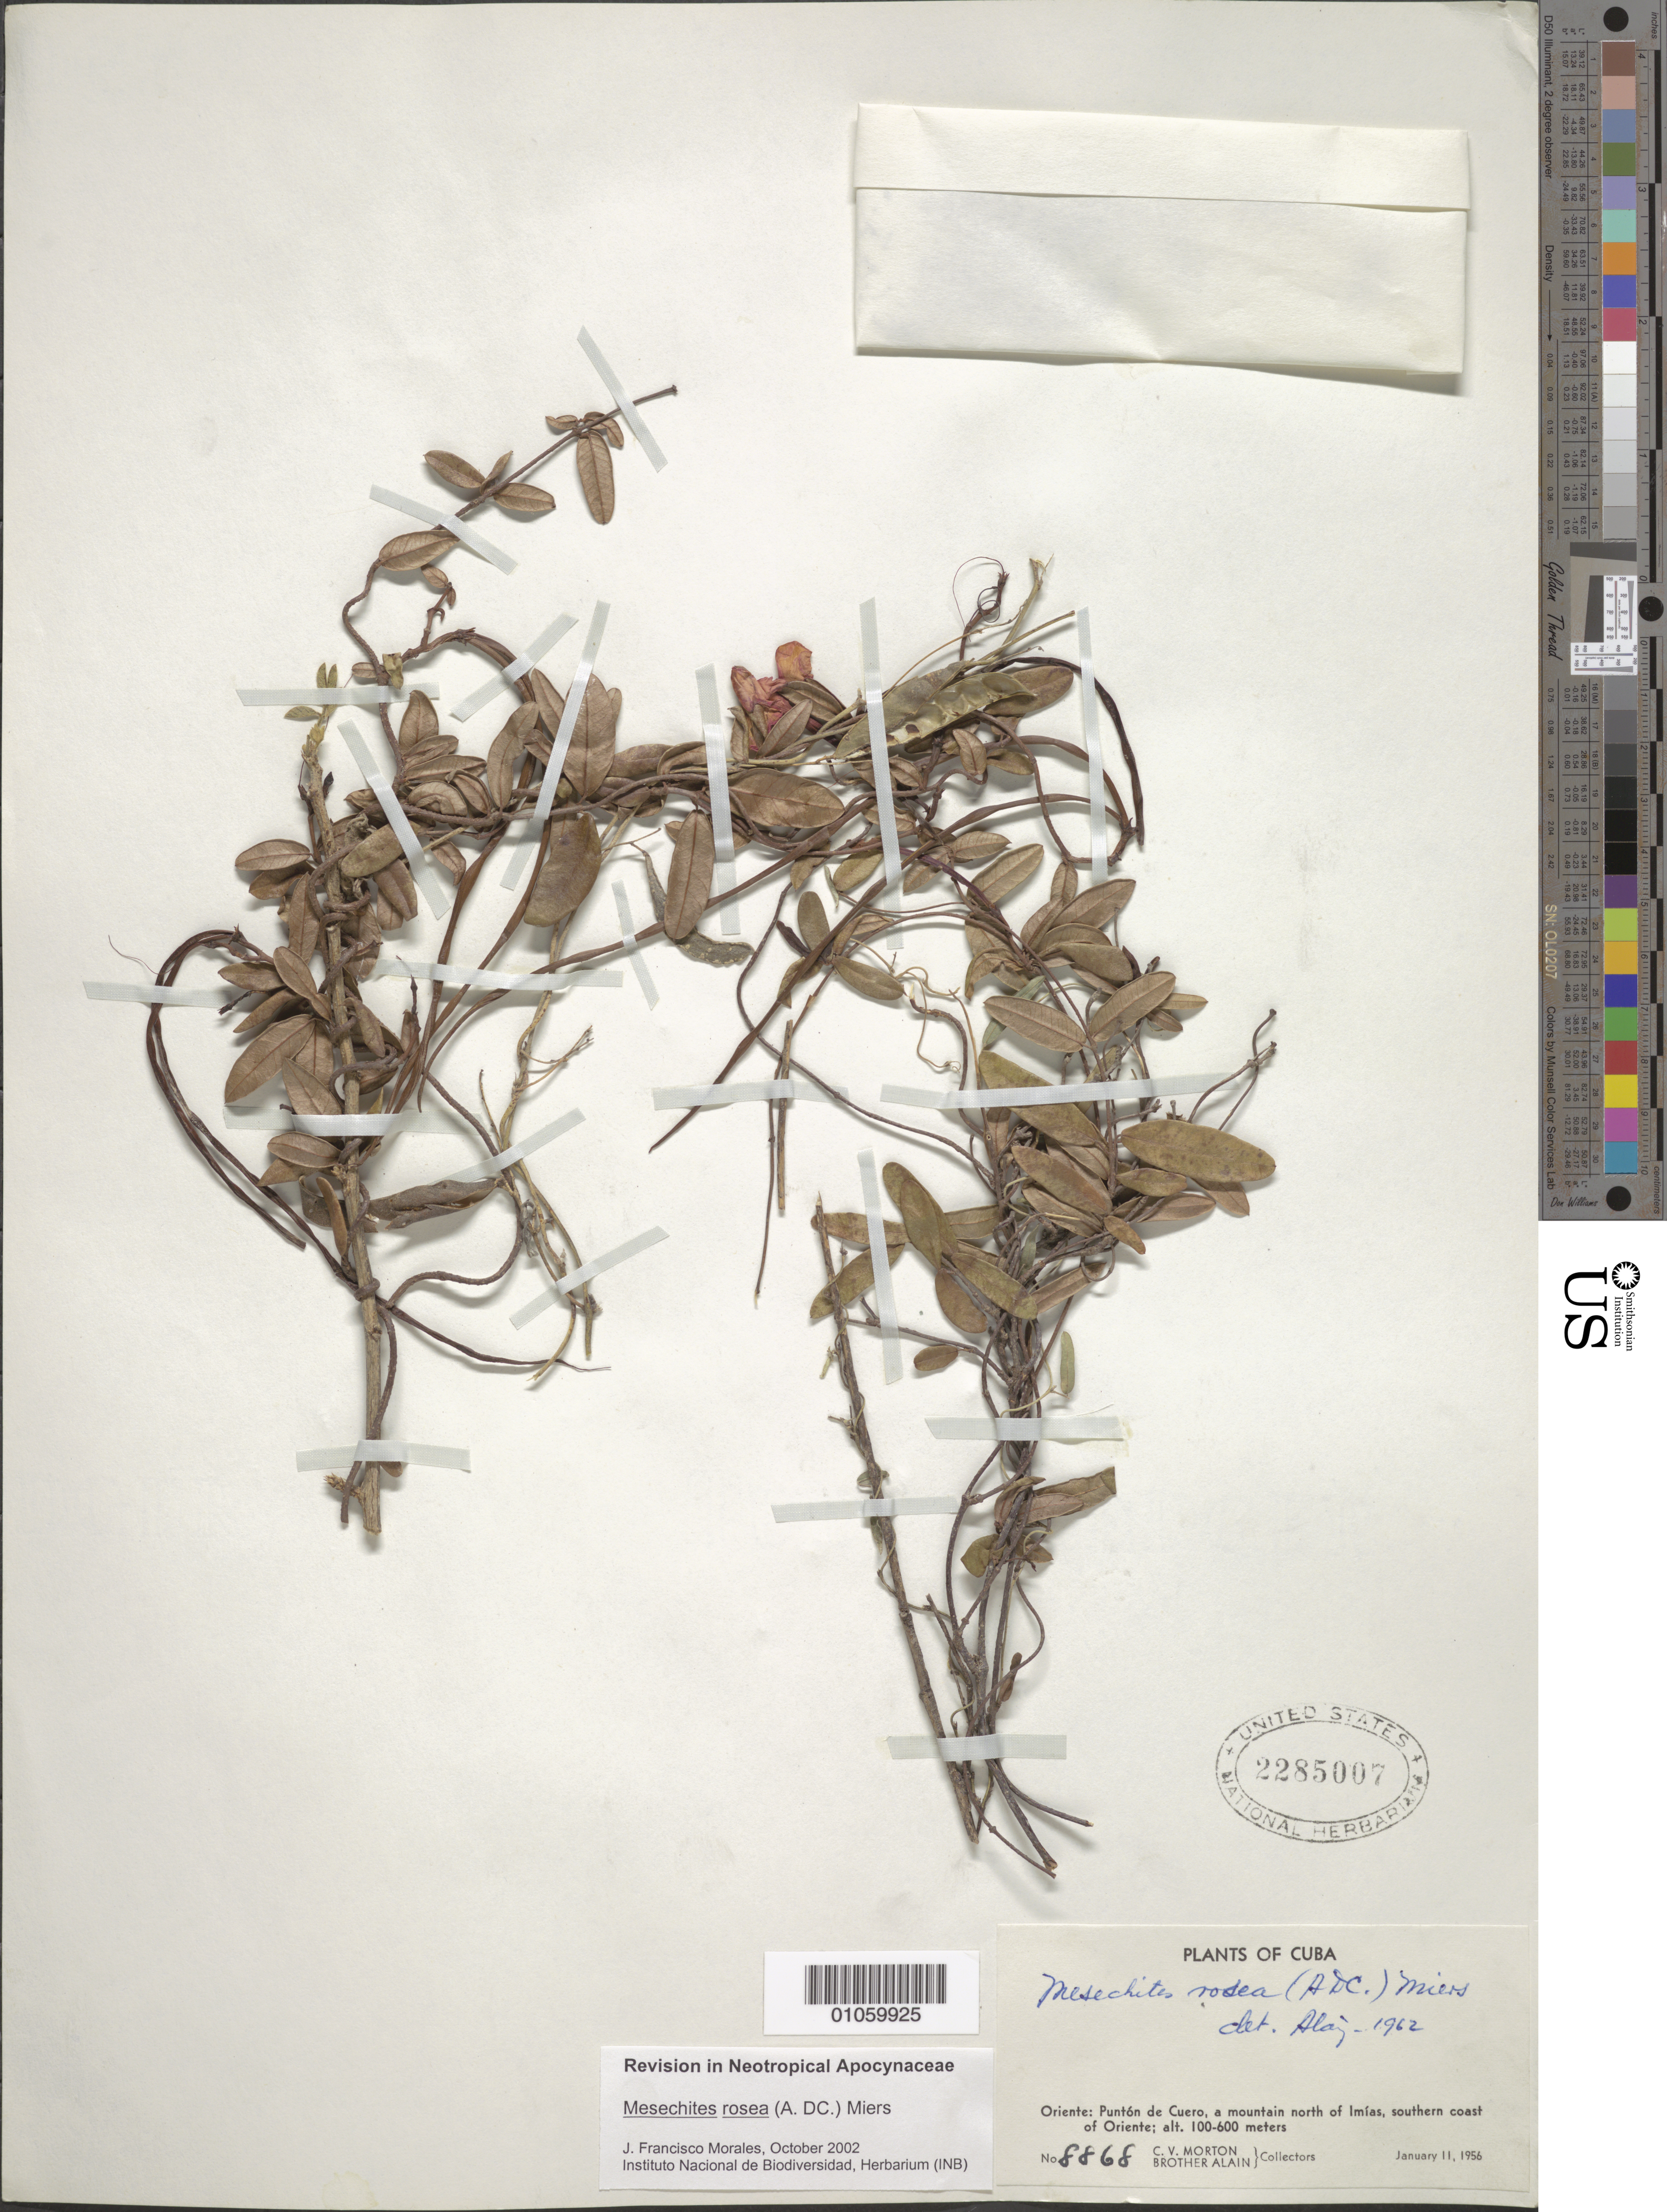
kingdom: Plantae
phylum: Tracheophyta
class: Magnoliopsida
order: Gentianales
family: Apocynaceae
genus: Mesechites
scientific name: Mesechites roseus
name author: (A. DC.) Miers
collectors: C. V. Morton & A. H. Liogier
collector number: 8868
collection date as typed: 11 Jan 1956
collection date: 1956-01-11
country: Cuba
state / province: Oriente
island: Cuba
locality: Puntón del Cuero, a mountain north of Imías, southern coast of Oriente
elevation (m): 100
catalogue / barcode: US 2285007